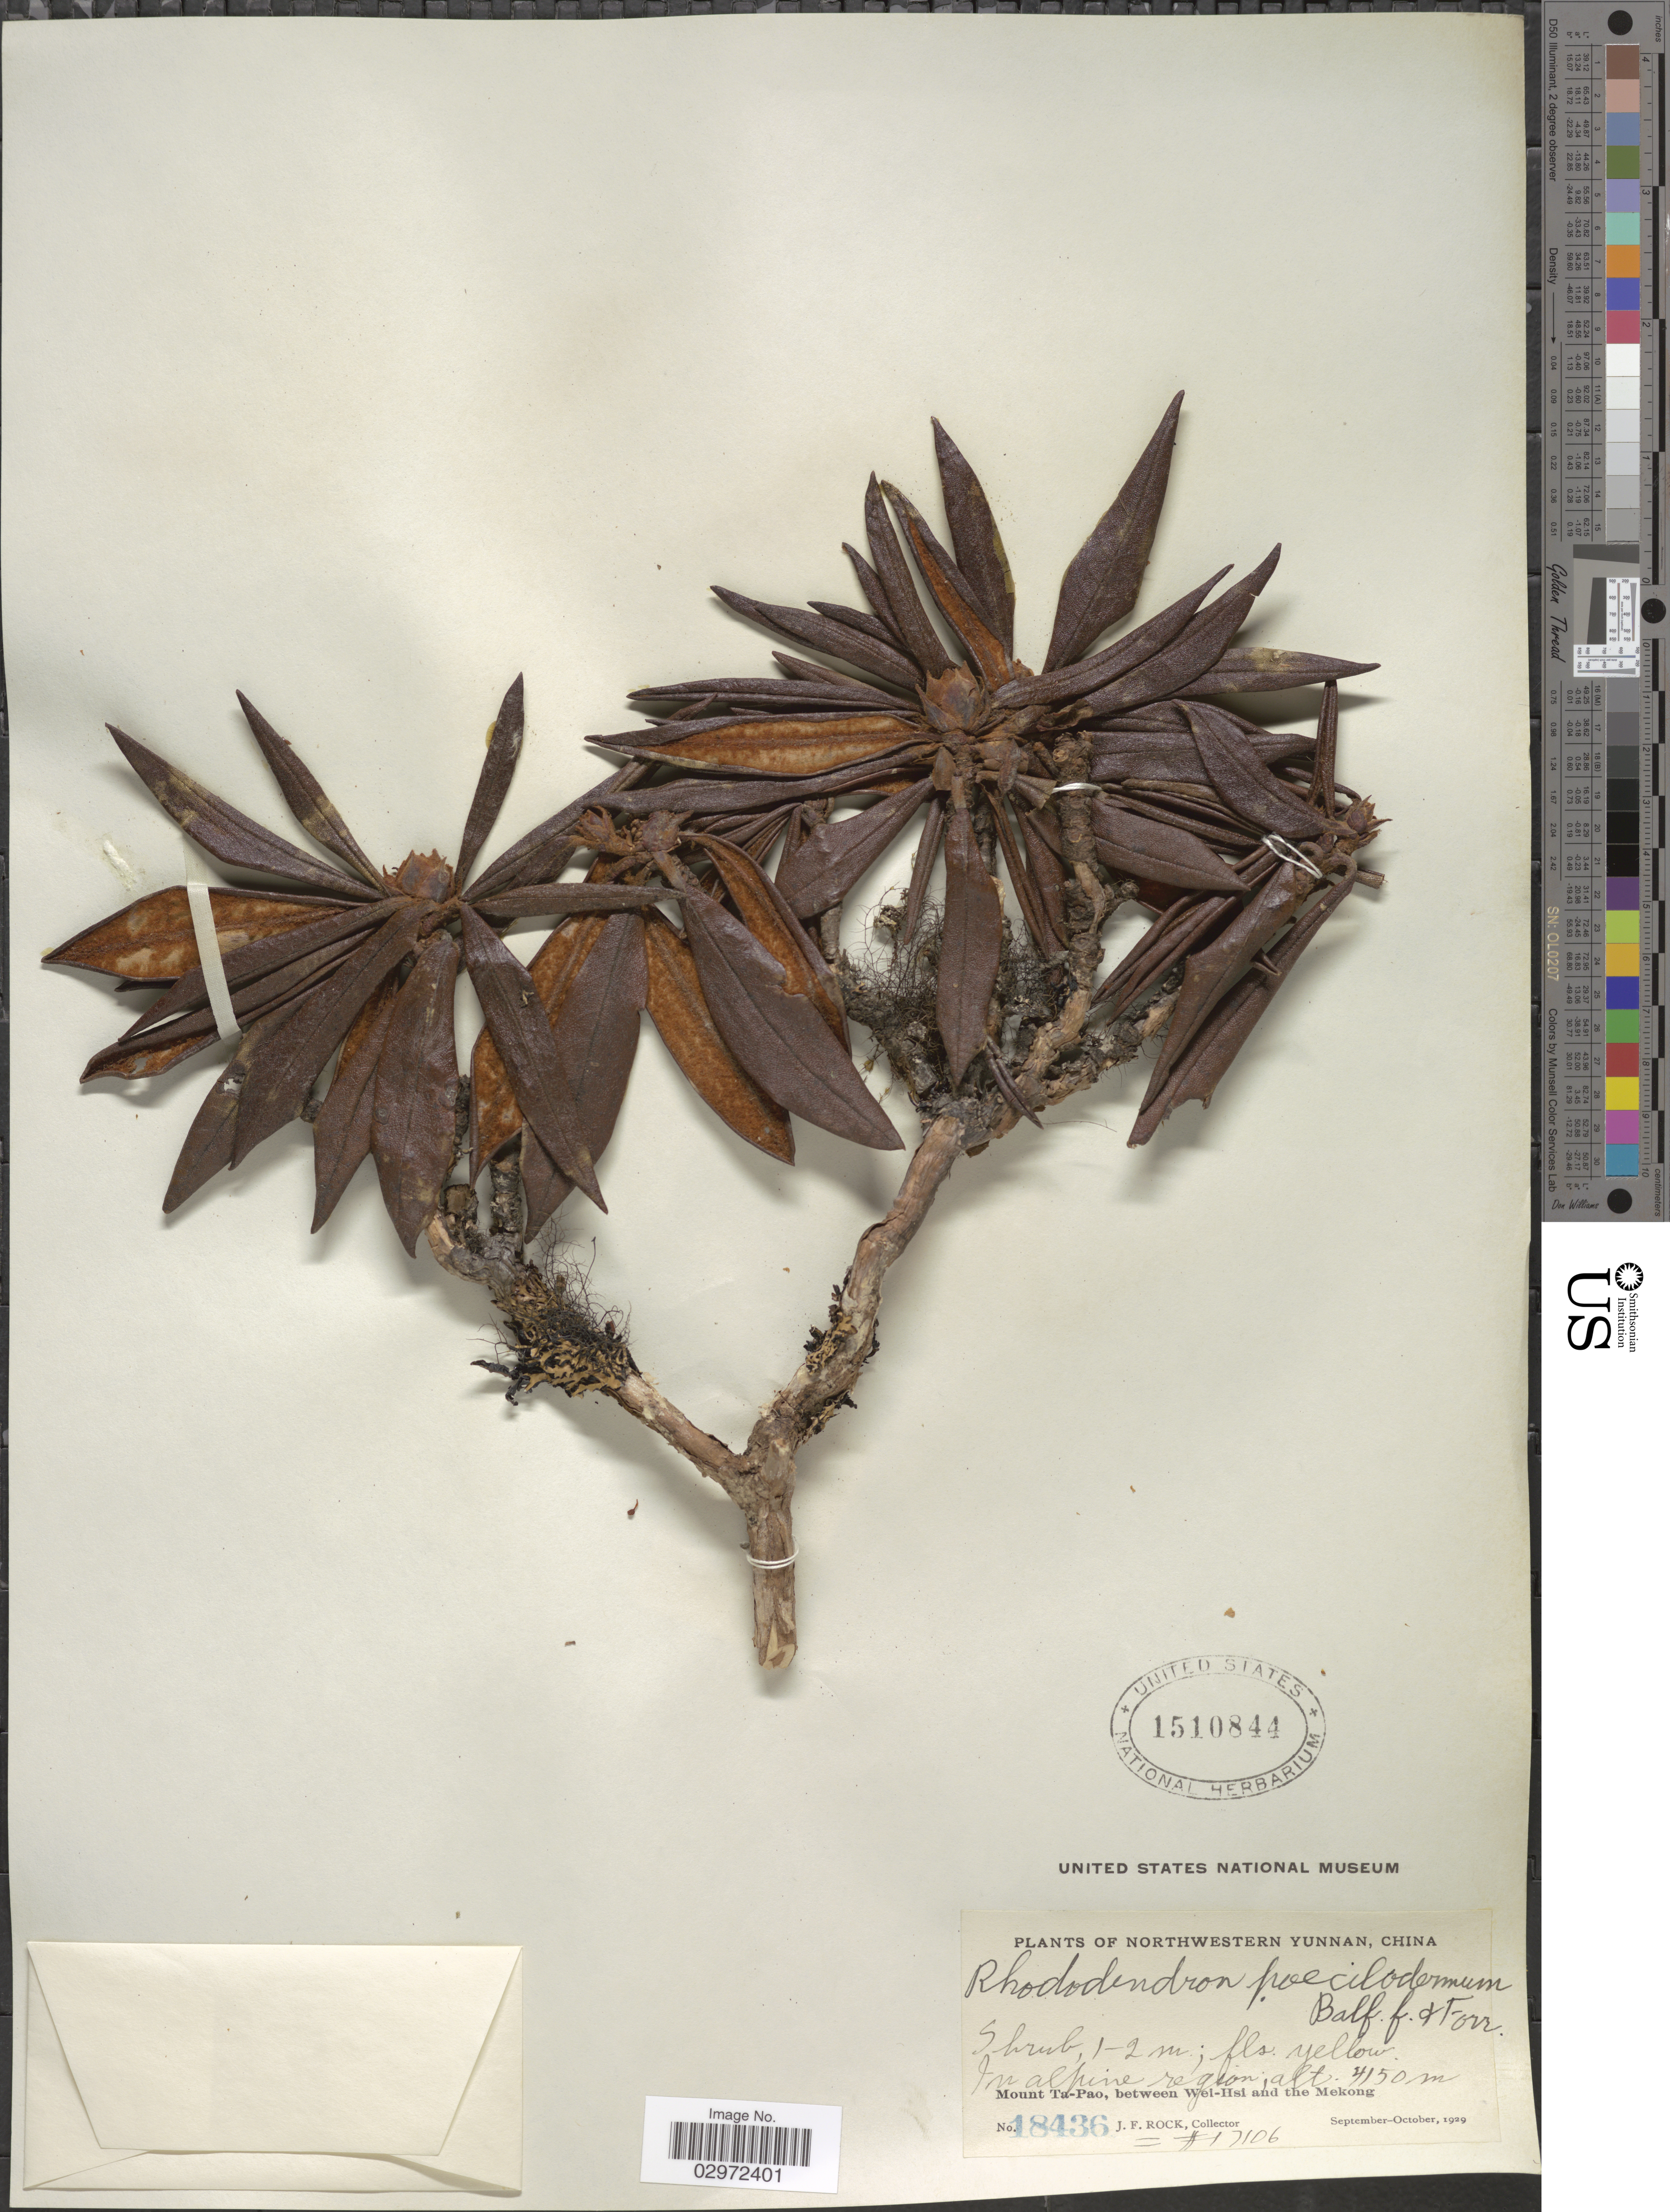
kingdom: Plantae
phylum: Tracheophyta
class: Magnoliopsida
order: Ericales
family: Ericaceae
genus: Rhododendron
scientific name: Rhododendron poecilodermum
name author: Balf. f. & Forrest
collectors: J. Rock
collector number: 18436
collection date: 1929-09/1929-10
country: China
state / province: Yunnan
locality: Northwestern Yunnan, Mount Ta-Pao, between Wei-Hsi and the Mekong.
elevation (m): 4150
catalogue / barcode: US 1510844